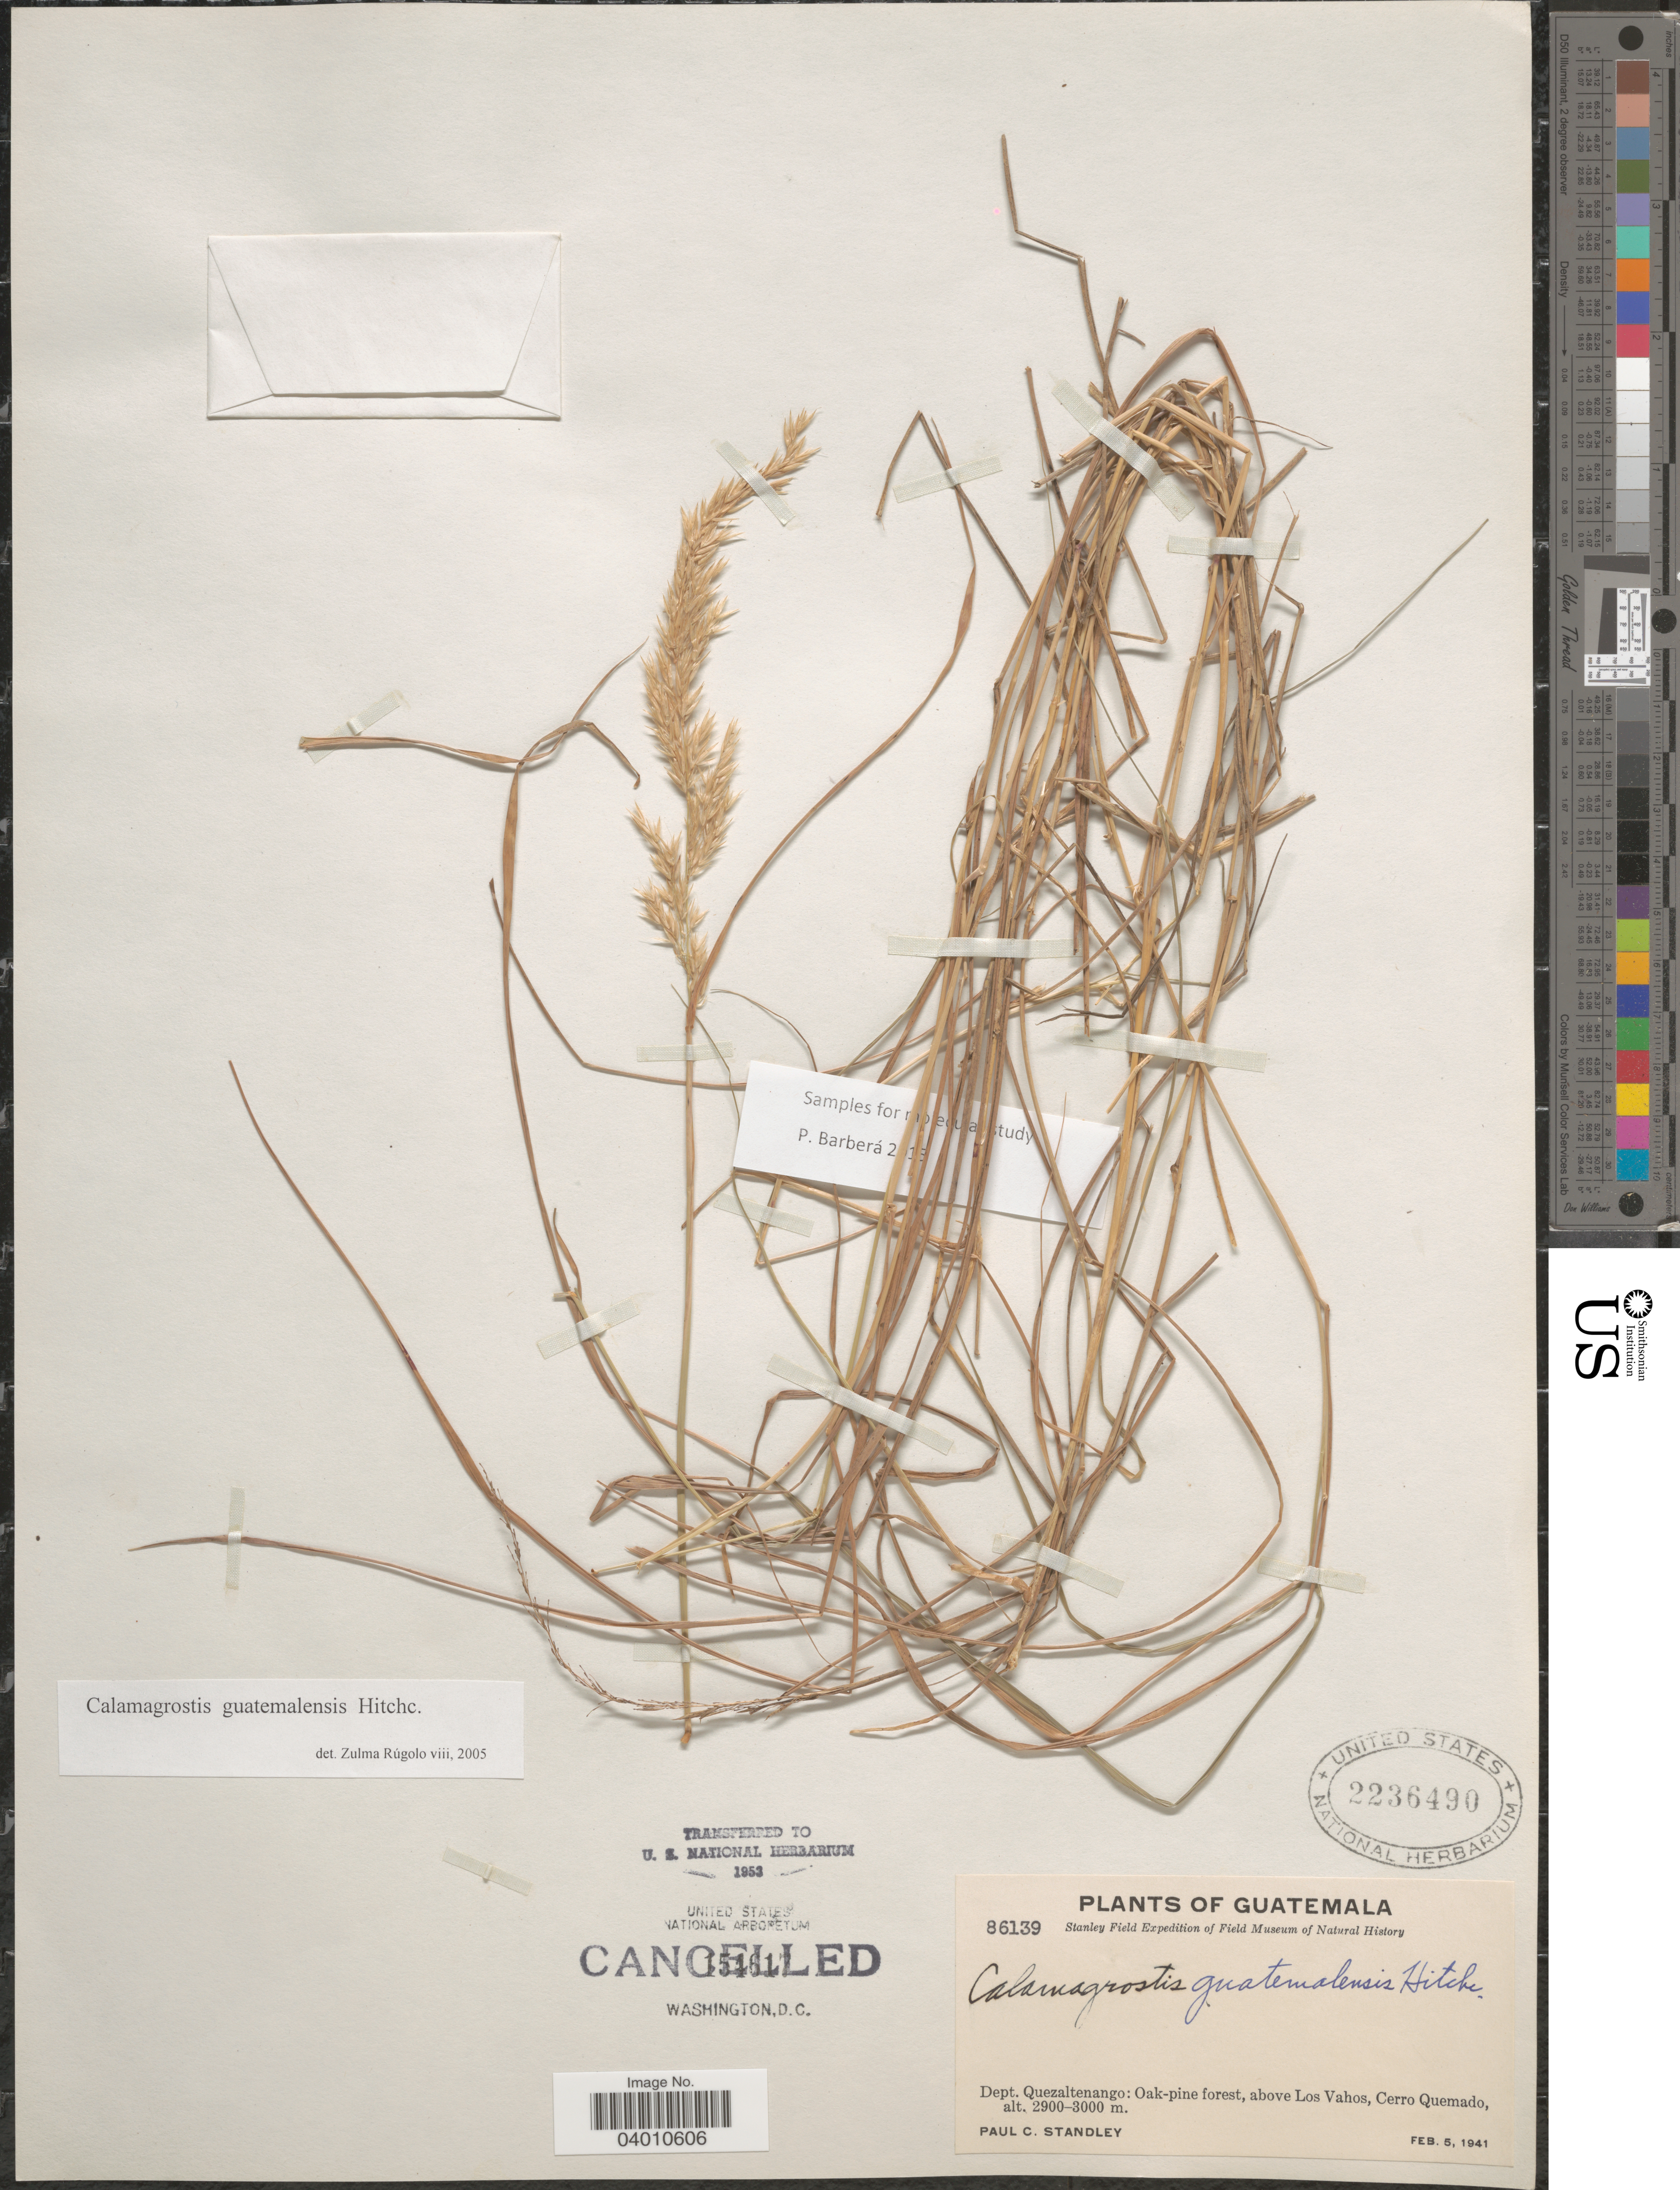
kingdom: Plantae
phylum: Tracheophyta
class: Liliopsida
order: Poales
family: Poaceae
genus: Peyritschia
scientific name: Peyritschia guatemalensis ined.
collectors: P. C. Standley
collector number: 86139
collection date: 1941-02-05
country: Guatemala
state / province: Quetzaltenango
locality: Dept. Quezaltenango: Oak-pine forest, above Los Vahos, Cerro Quemado.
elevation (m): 2900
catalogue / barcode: US 2236490